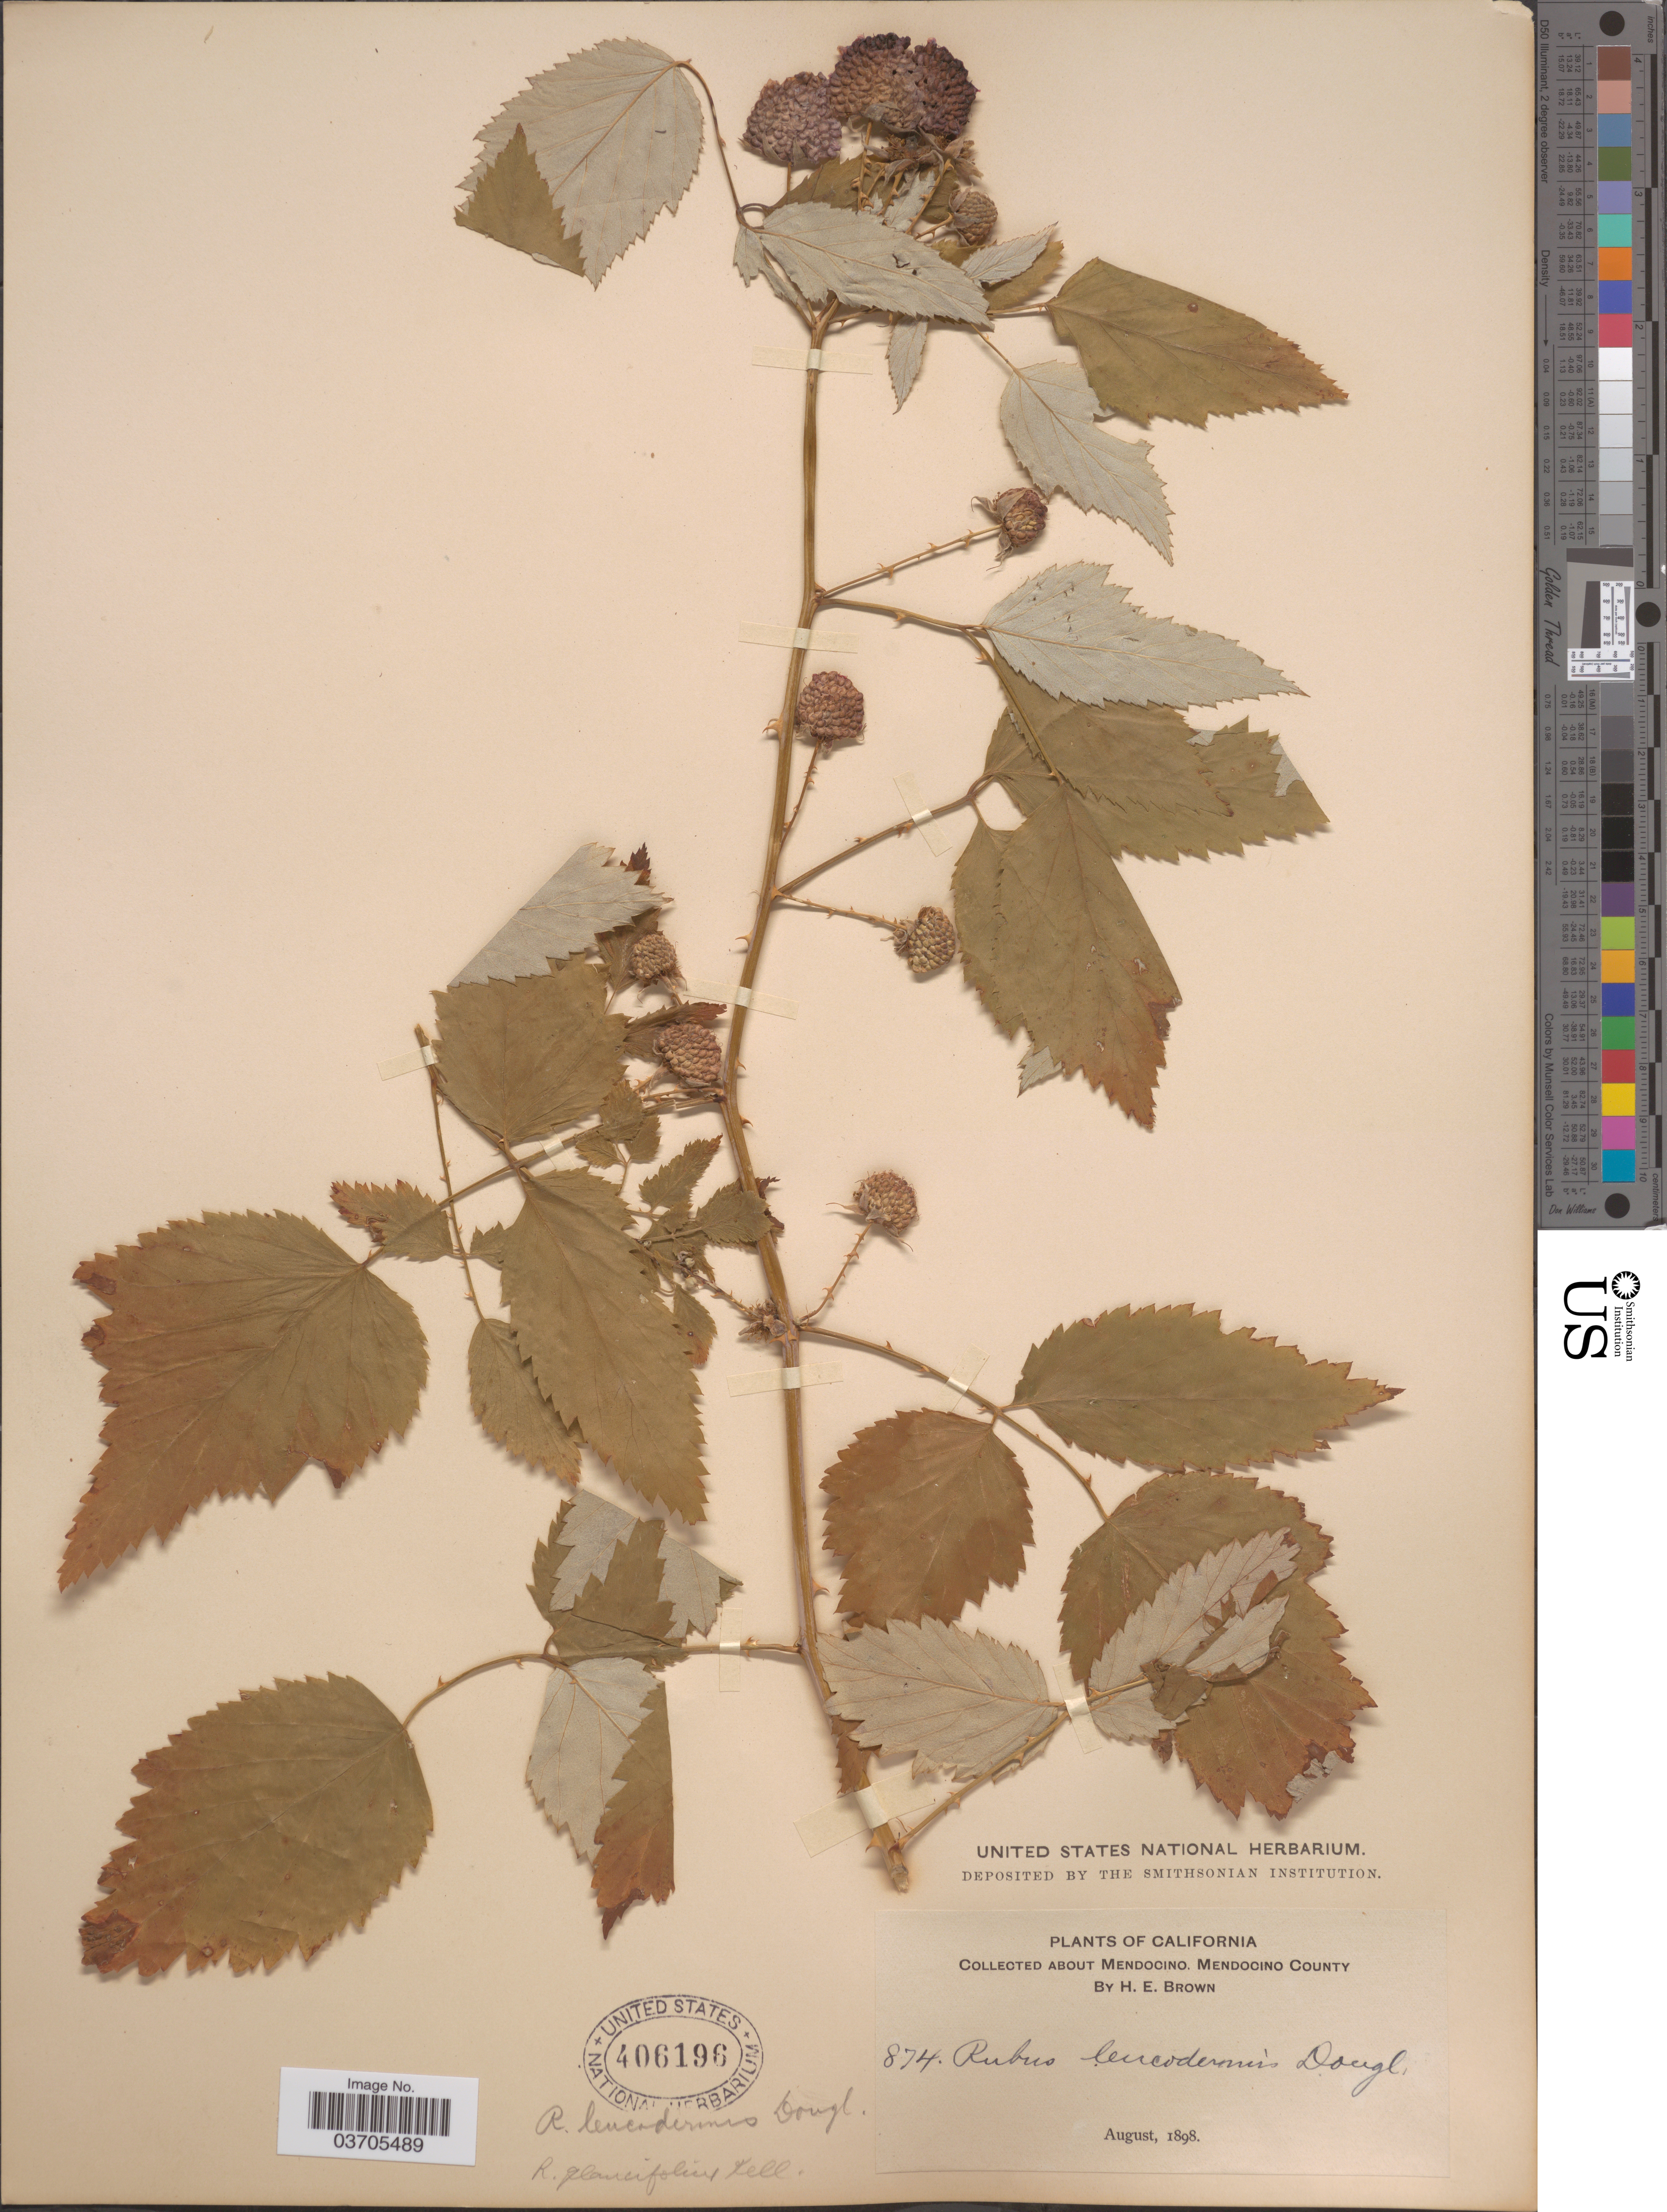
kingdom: Plantae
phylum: Tracheophyta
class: Magnoliopsida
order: Rosales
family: Rosaceae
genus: Rubus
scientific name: Rubus leucodermis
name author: Douglas ex Torr. & A. Gray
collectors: H. E. Brown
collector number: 874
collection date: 1898-08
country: United States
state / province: California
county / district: Mendocino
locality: About Mendocino. Mendocino County.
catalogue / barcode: US 406196